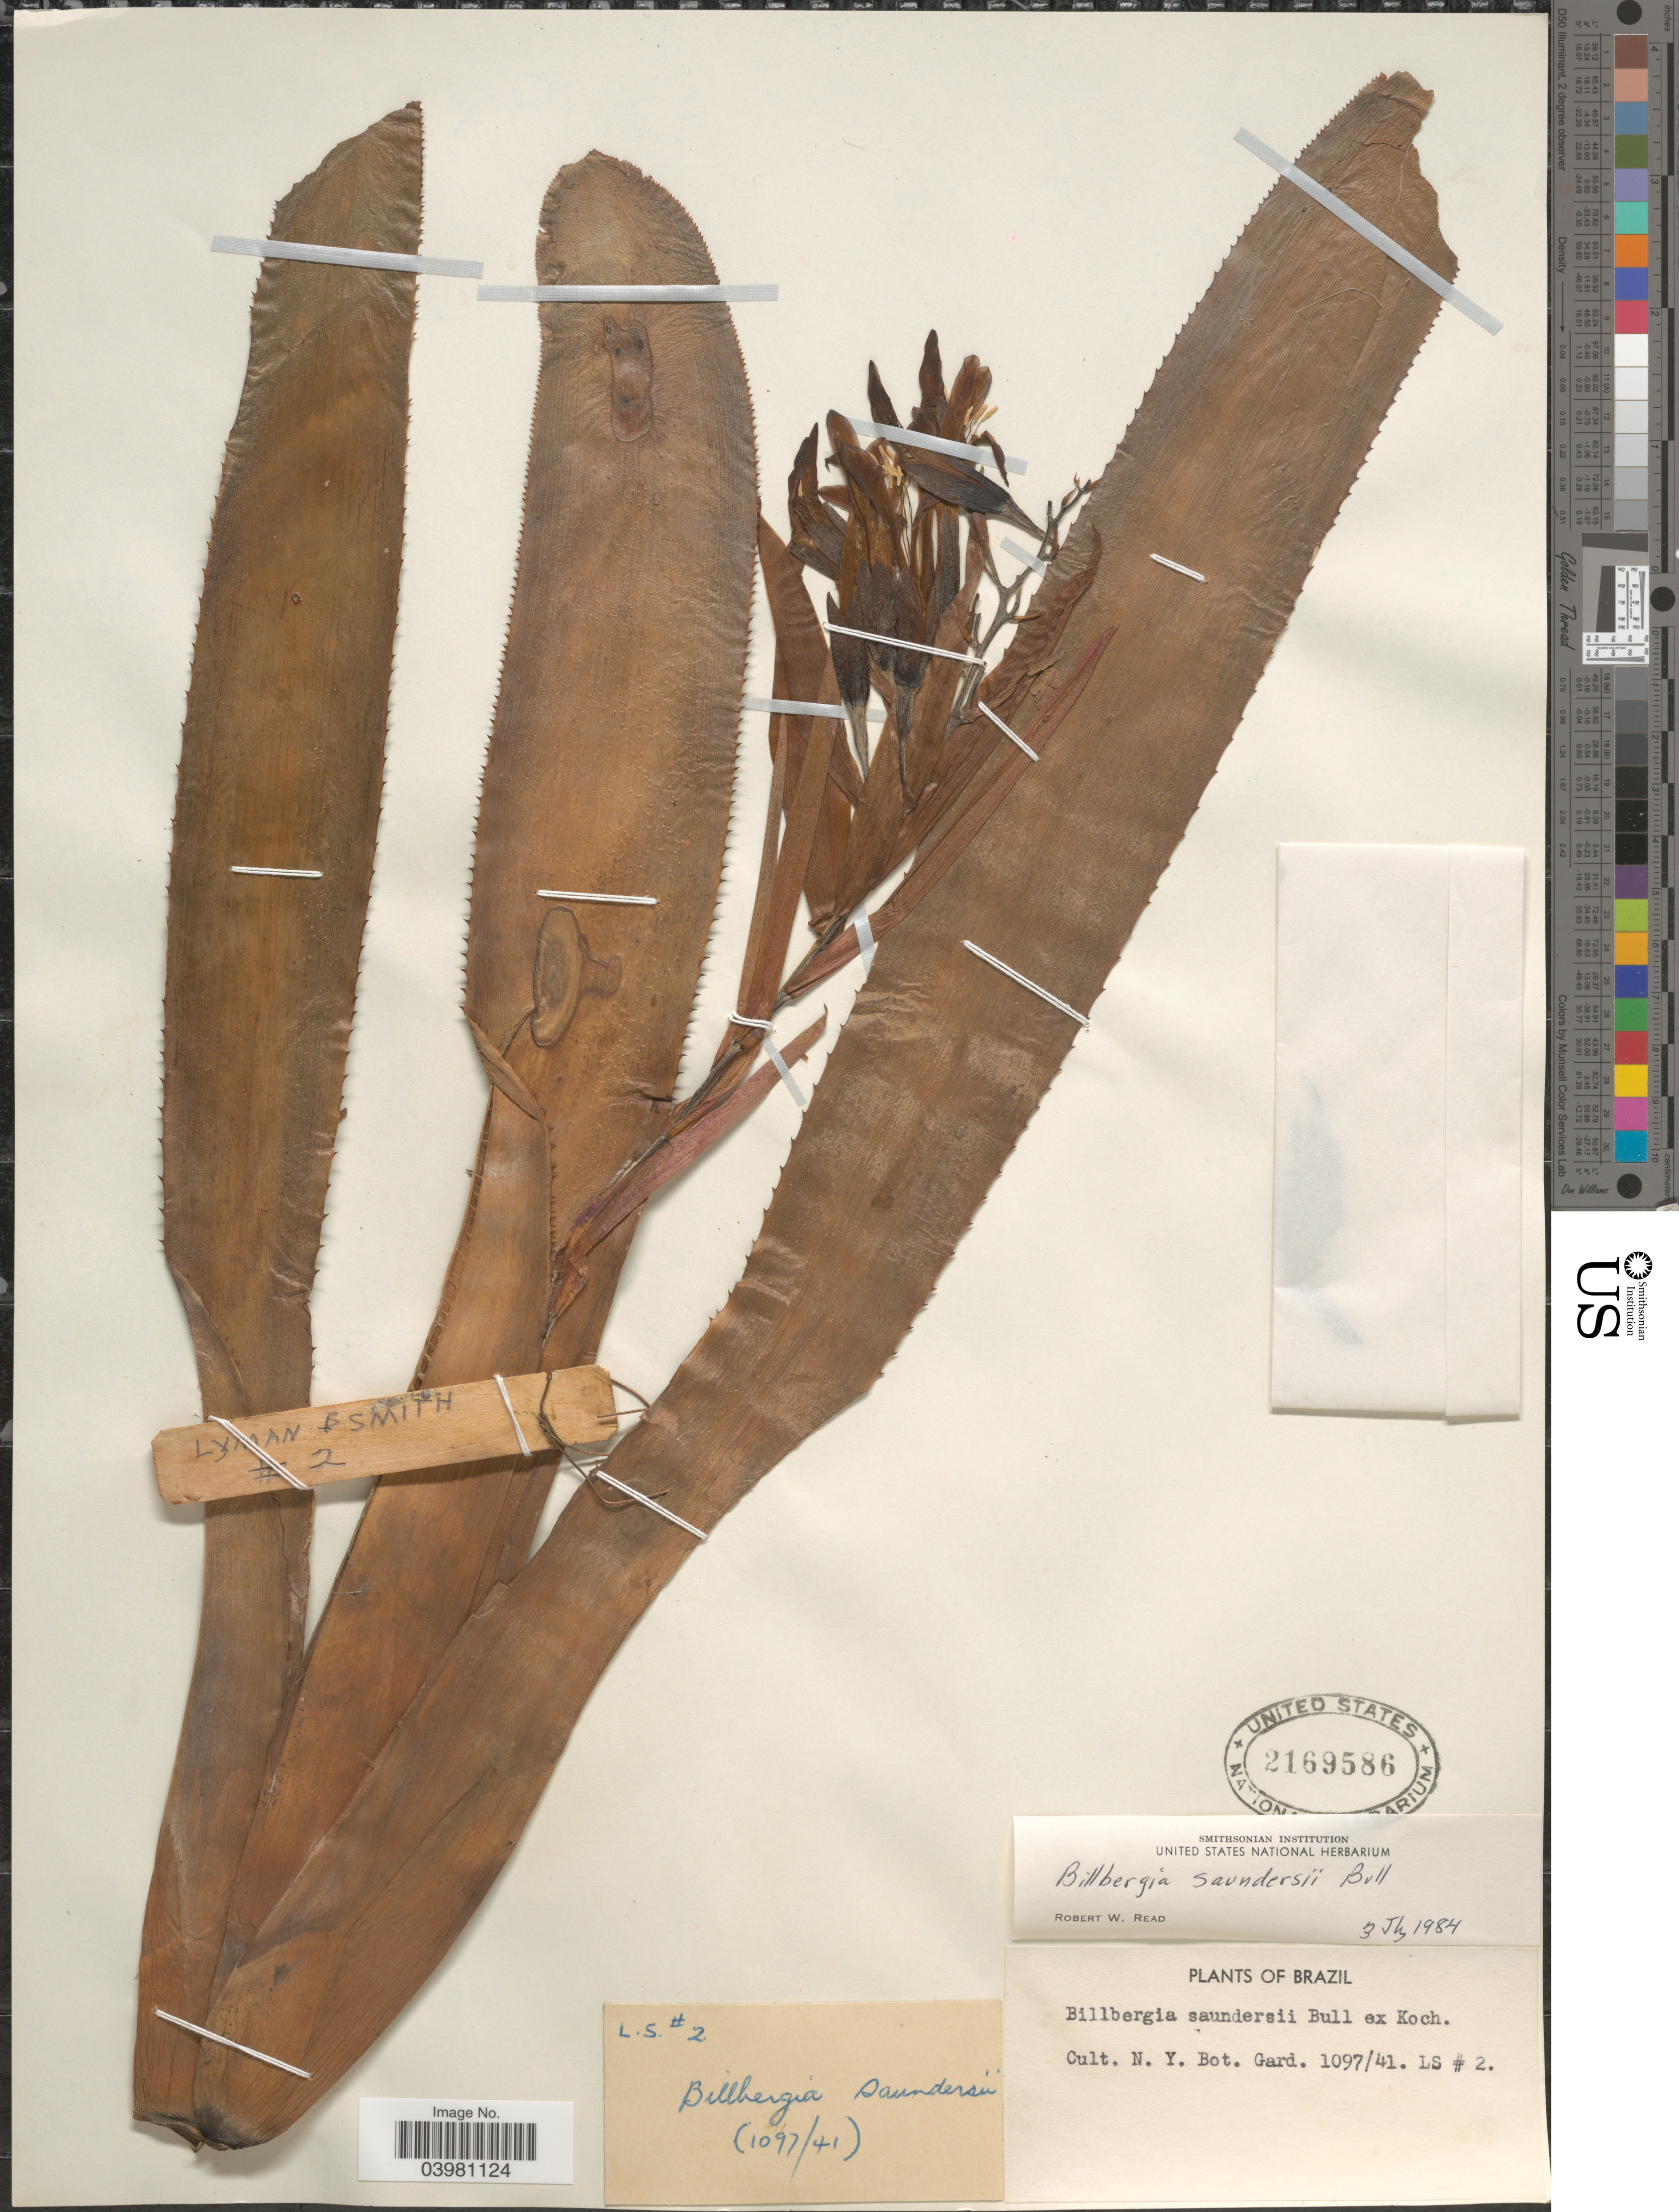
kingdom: Plantae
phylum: Tracheophyta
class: Liliopsida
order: Poales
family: Bromeliaceae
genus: Billbergia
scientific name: Billbergia saundersii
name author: Dombrain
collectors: L. S.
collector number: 2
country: United States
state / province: New York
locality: N.Y. Bot. Gard. 1097/41.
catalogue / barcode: US 2169586